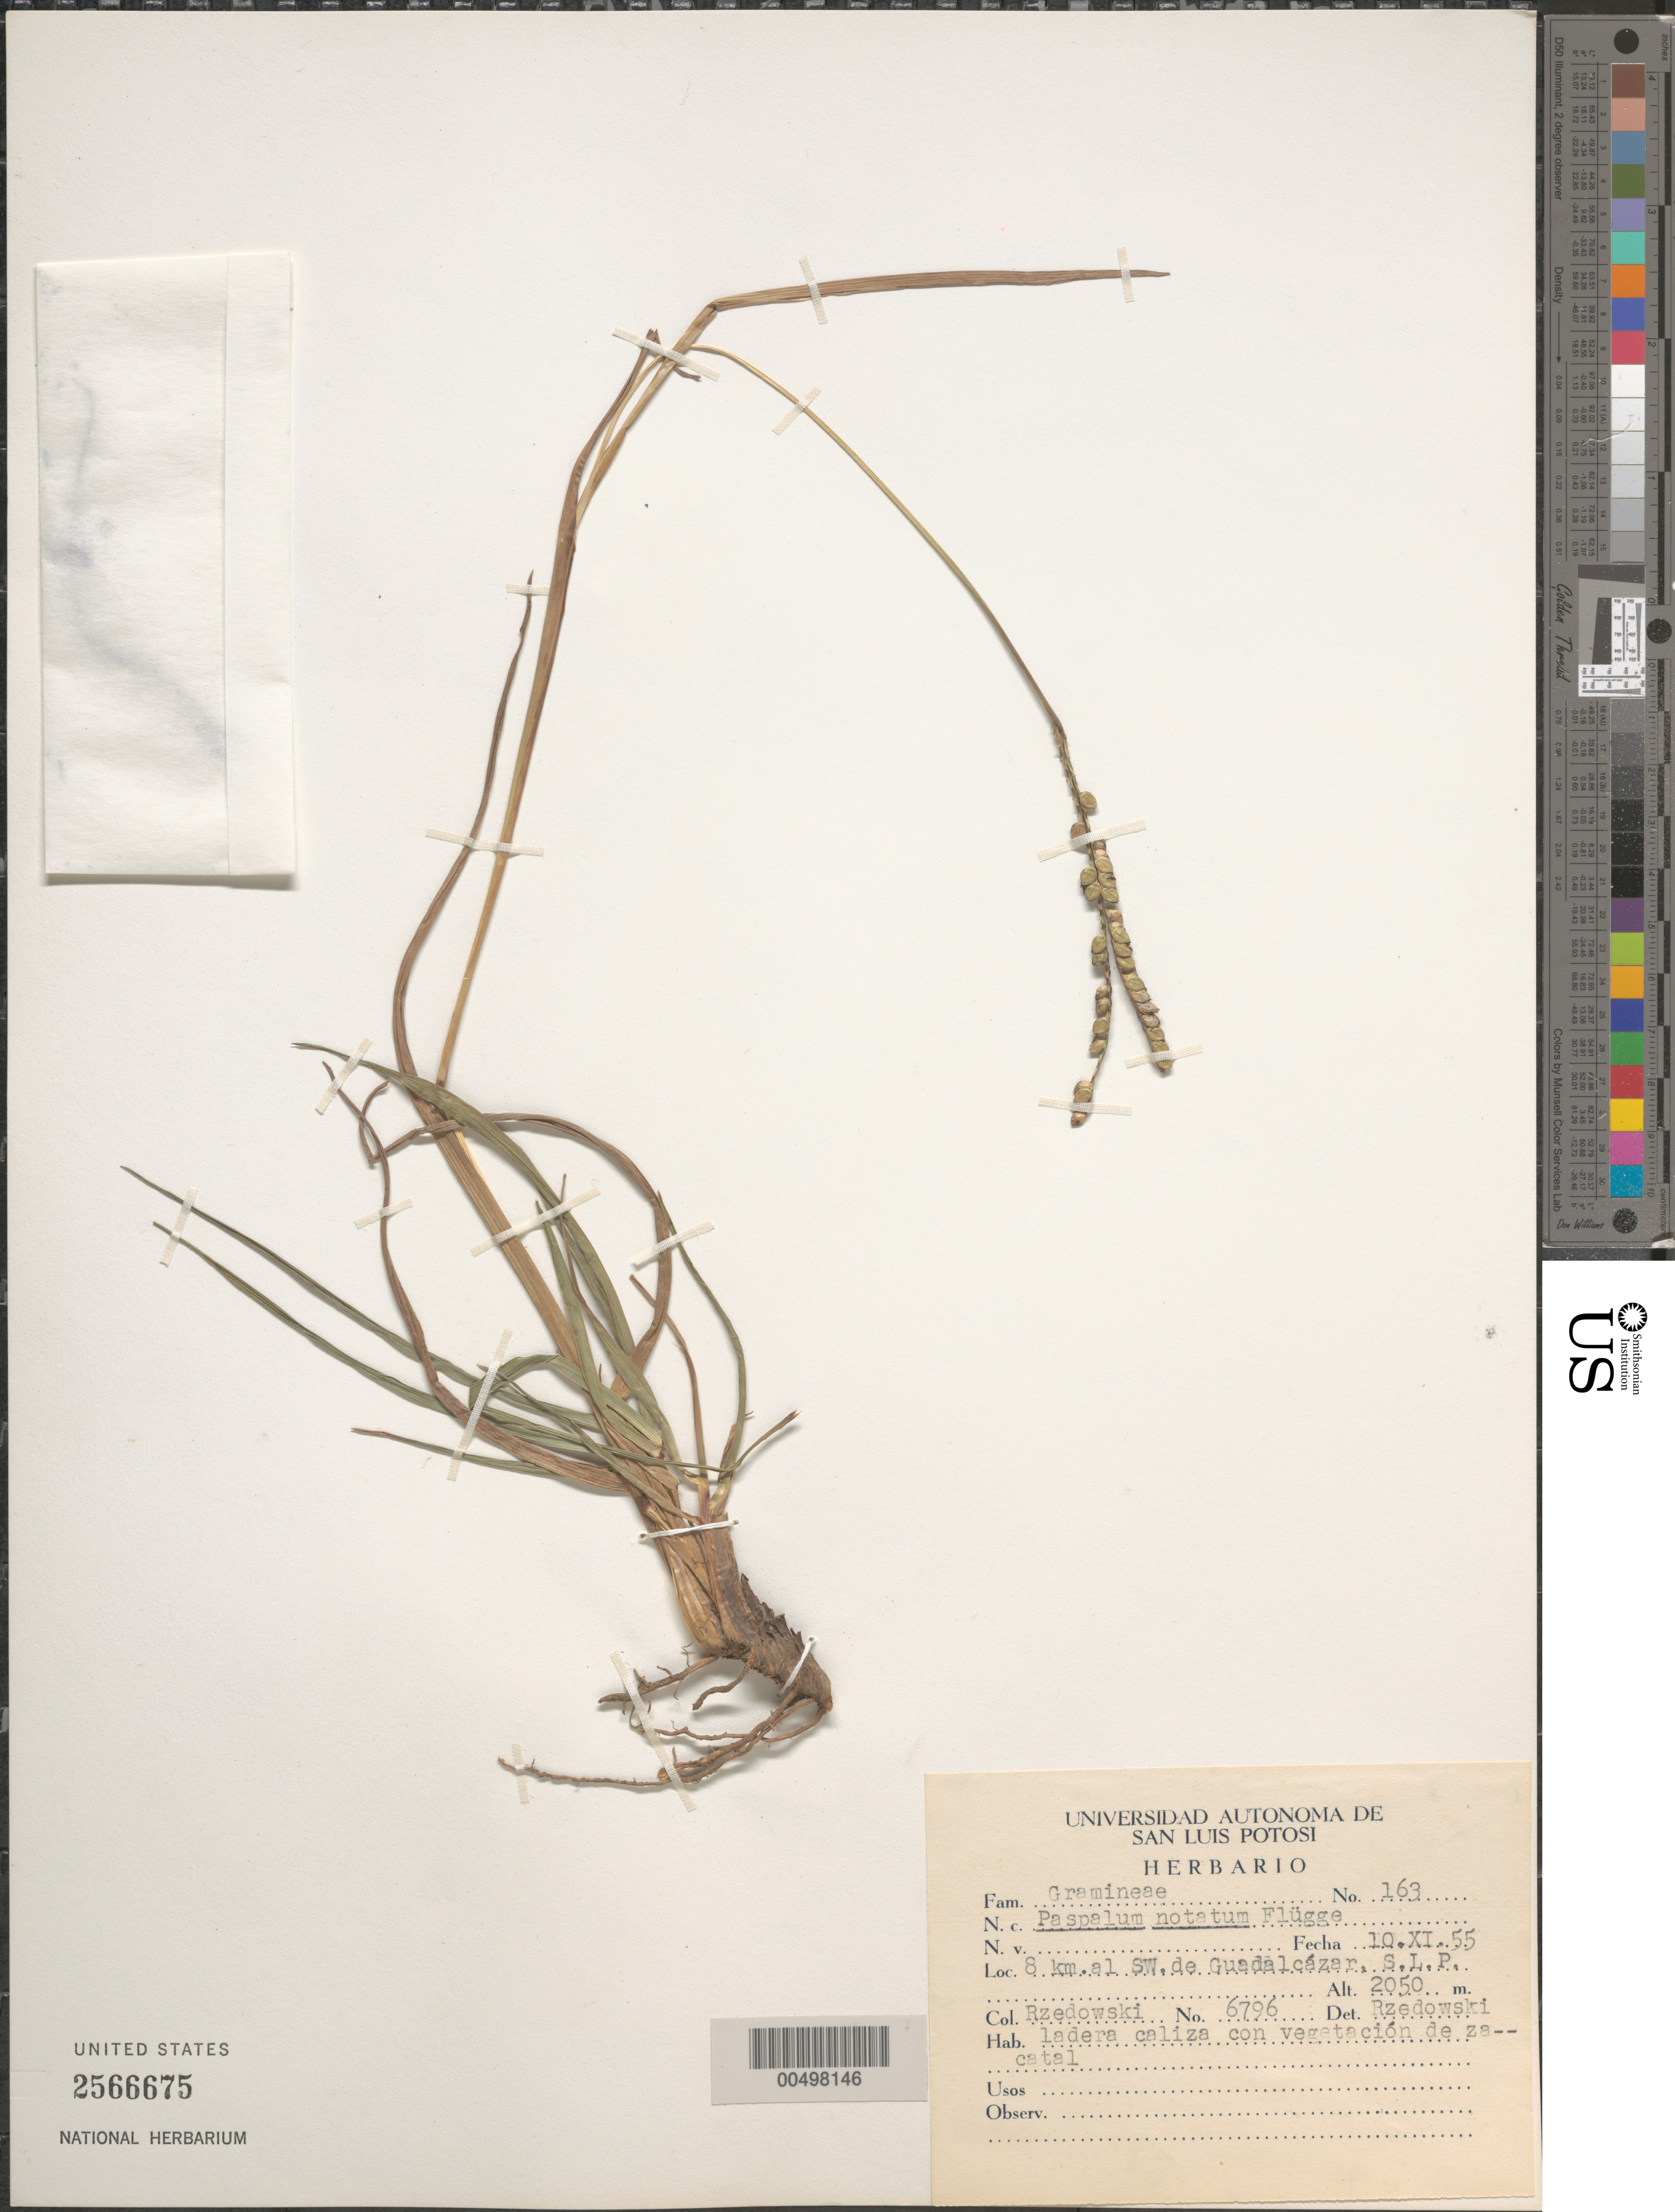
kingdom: Plantae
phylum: Tracheophyta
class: Liliopsida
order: Poales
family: Poaceae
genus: Paspalum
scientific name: Paspalum notatum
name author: Flüggé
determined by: Rzedowski, J.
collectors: J. Rzedowski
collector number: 6796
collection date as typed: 10 Nov 1955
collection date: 1955-11-10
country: Mexico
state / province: San Luis Potosi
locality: SW of Guadalcazar.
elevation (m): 1600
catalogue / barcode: US 2566675